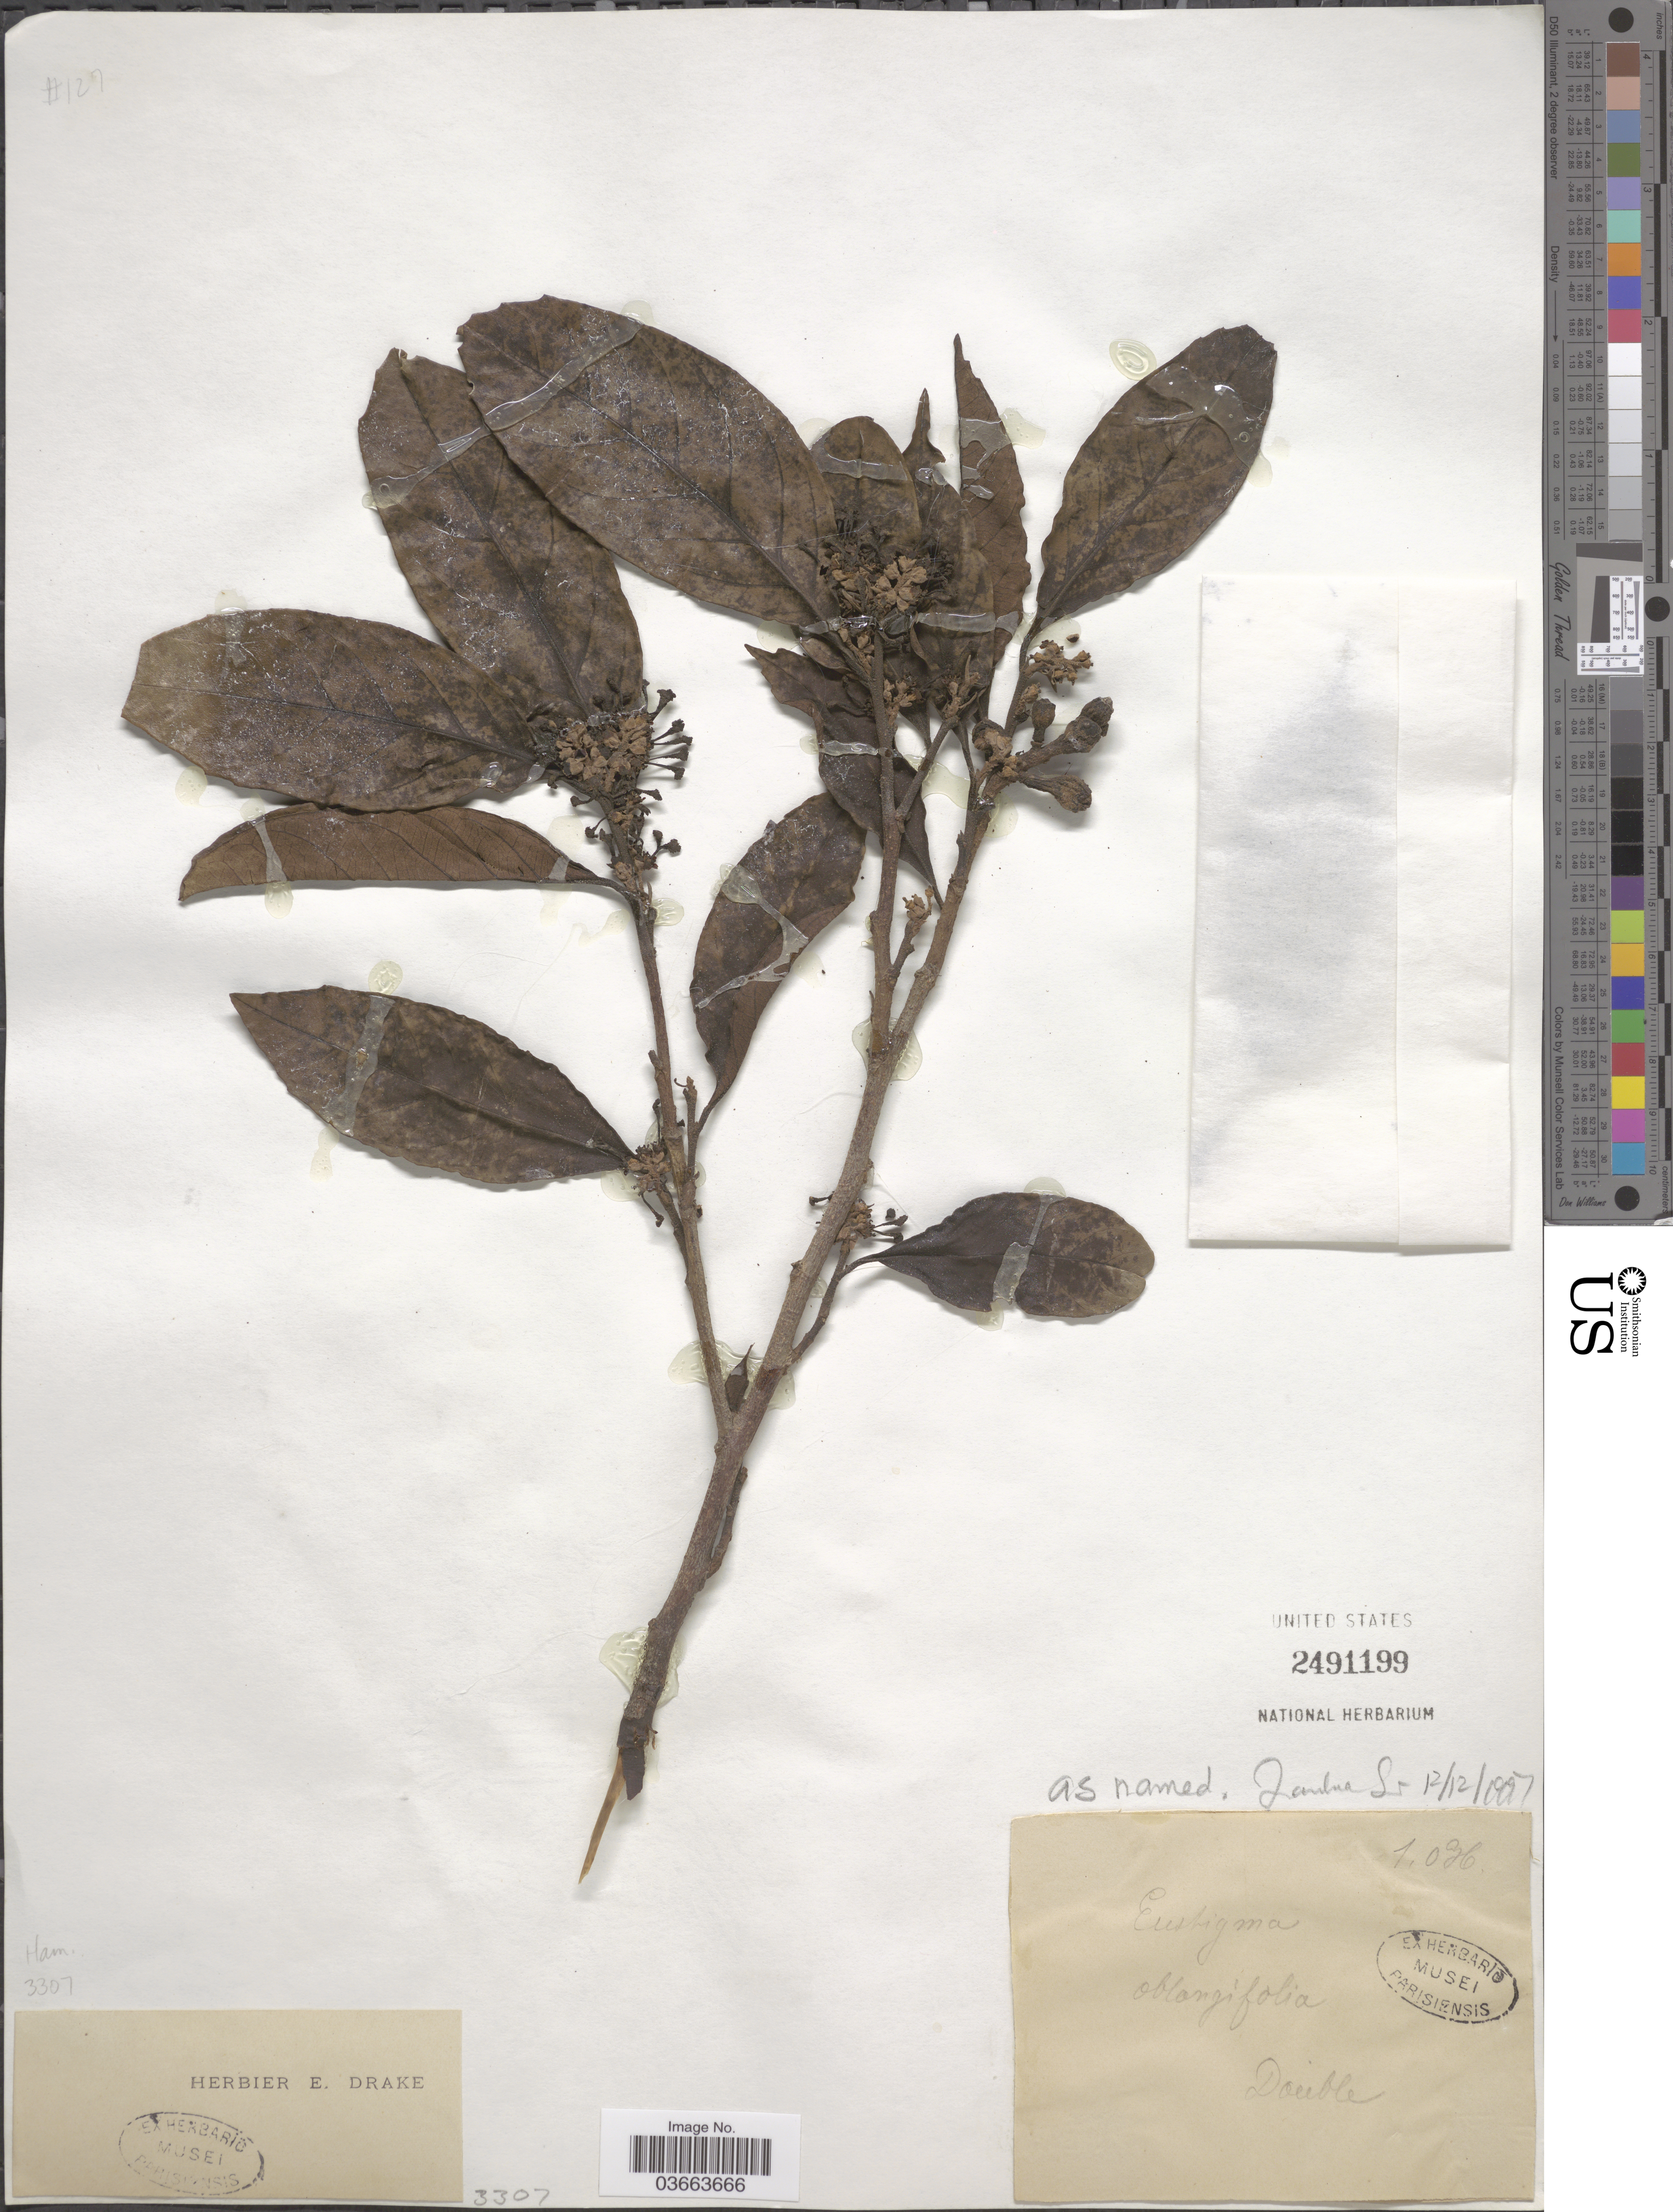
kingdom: Plantae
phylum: Tracheophyta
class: Magnoliopsida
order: Saxifragales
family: Hamamelidaceae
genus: Eustigma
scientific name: Eustigma oblongifolium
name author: Gardner & Champ.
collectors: ex herb. E. Drake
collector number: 10H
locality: Double.*?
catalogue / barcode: US 2491199